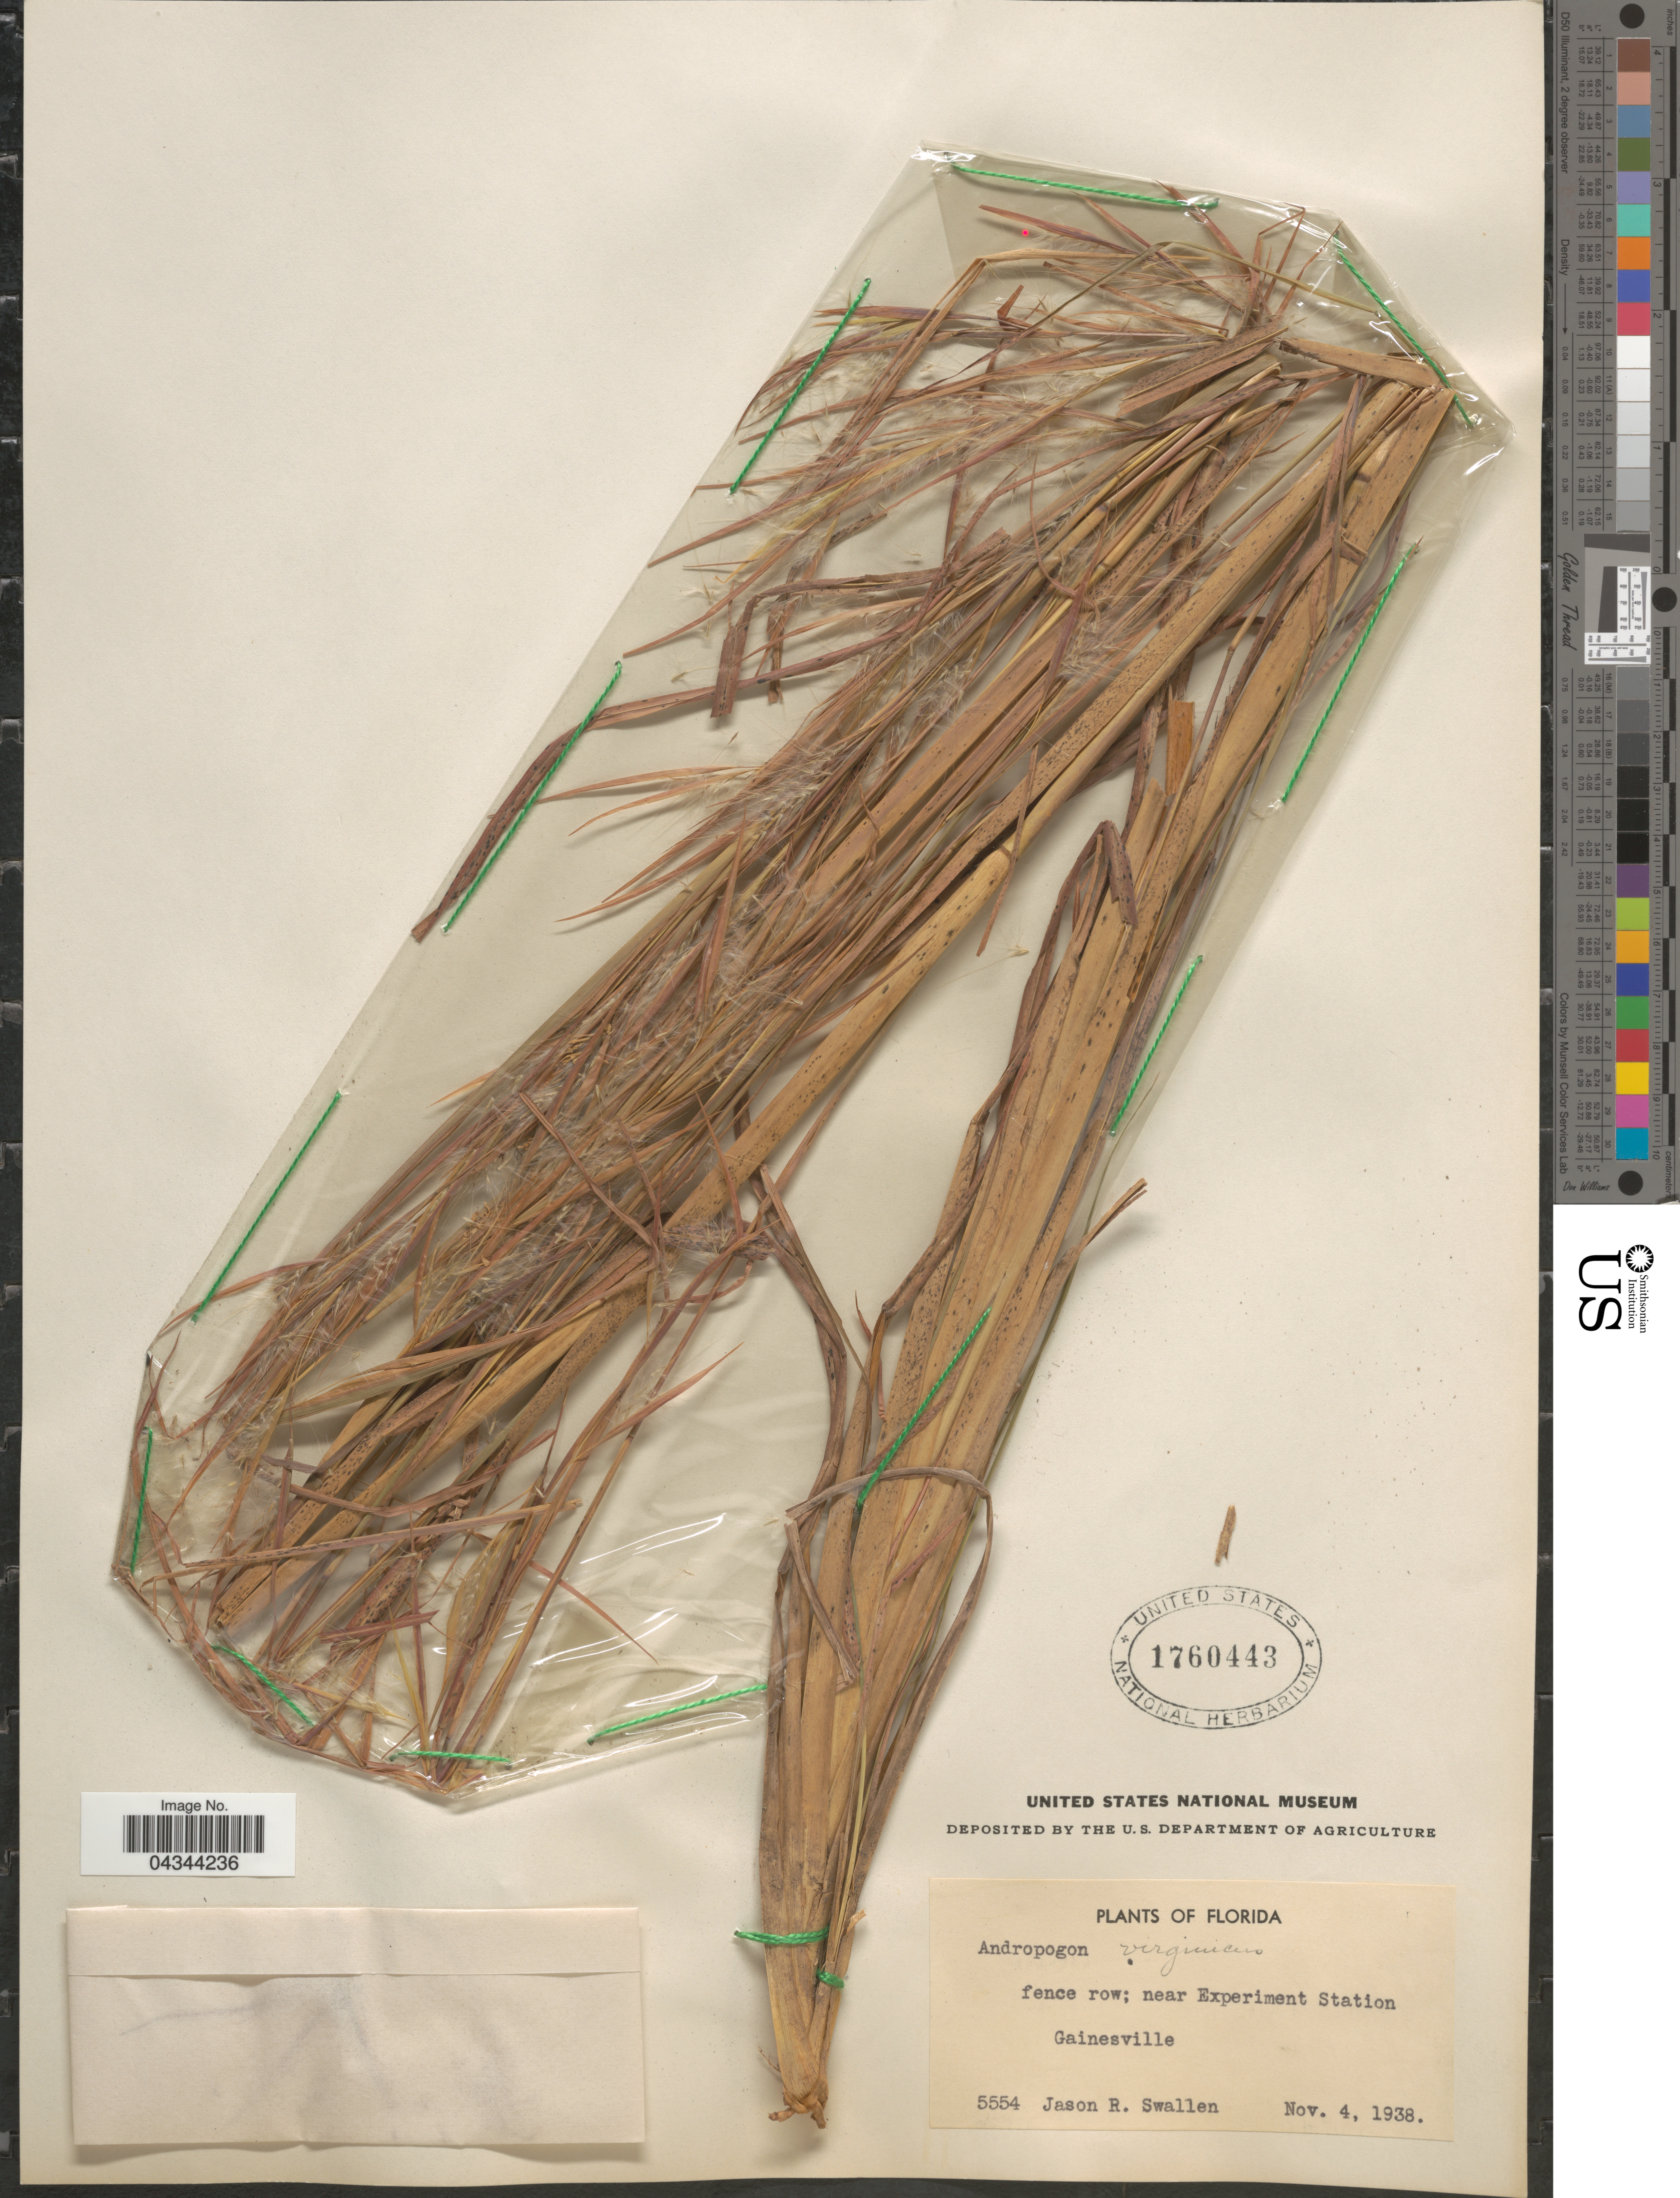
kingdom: Plantae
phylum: Tracheophyta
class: Liliopsida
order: Poales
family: Poaceae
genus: Andropogon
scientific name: Andropogon virginicus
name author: L.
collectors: J. R. Swallen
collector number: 5554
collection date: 1938-11-04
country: United States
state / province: Florida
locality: Near Experiment Station. Gainesville.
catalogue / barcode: US 1760443